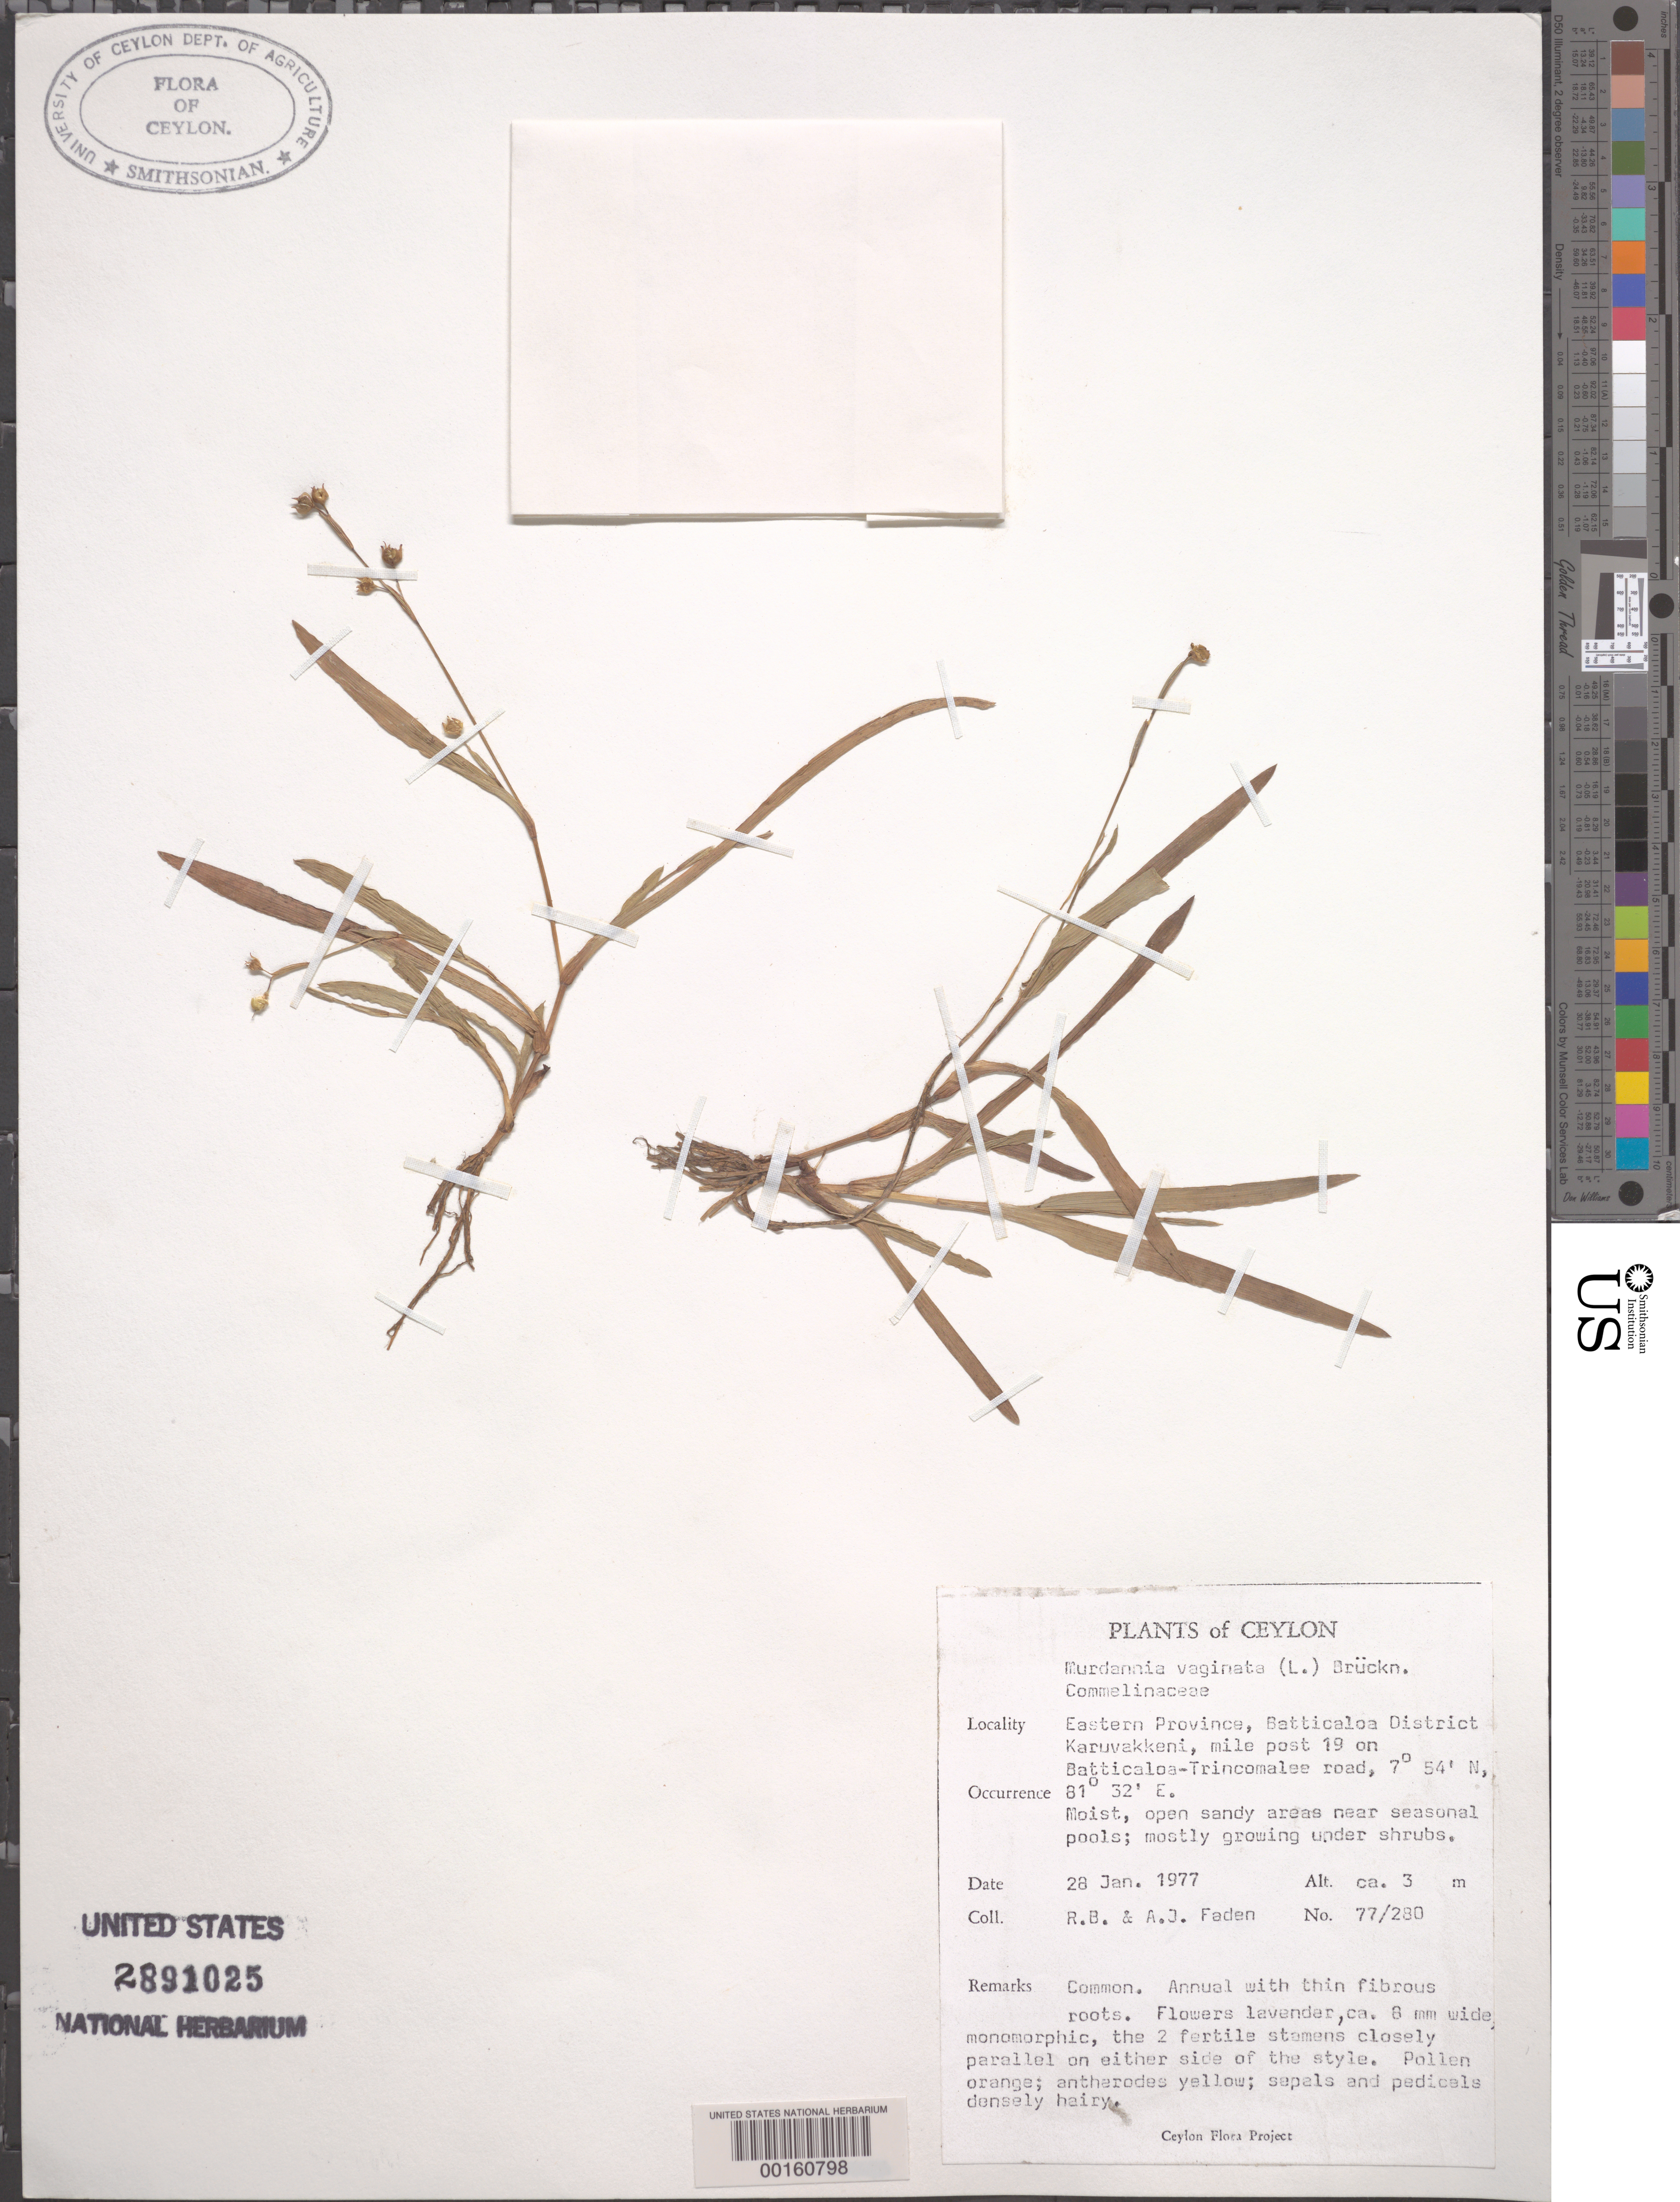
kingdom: Plantae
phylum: Tracheophyta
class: Liliopsida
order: Commelinales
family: Commelinaceae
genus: Murdannia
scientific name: Murdannia vaginata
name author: (L.) G. Brückn.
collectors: R. B. Faden & A. J. Faden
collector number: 77/280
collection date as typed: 28 Jan 1977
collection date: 1977-01-28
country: Sri Lanka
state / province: Eastern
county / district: Batticaloa Dist.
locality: Karuvakkeni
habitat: Moist, open sandy areas near seasonal pools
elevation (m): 3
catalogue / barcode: US 2891025